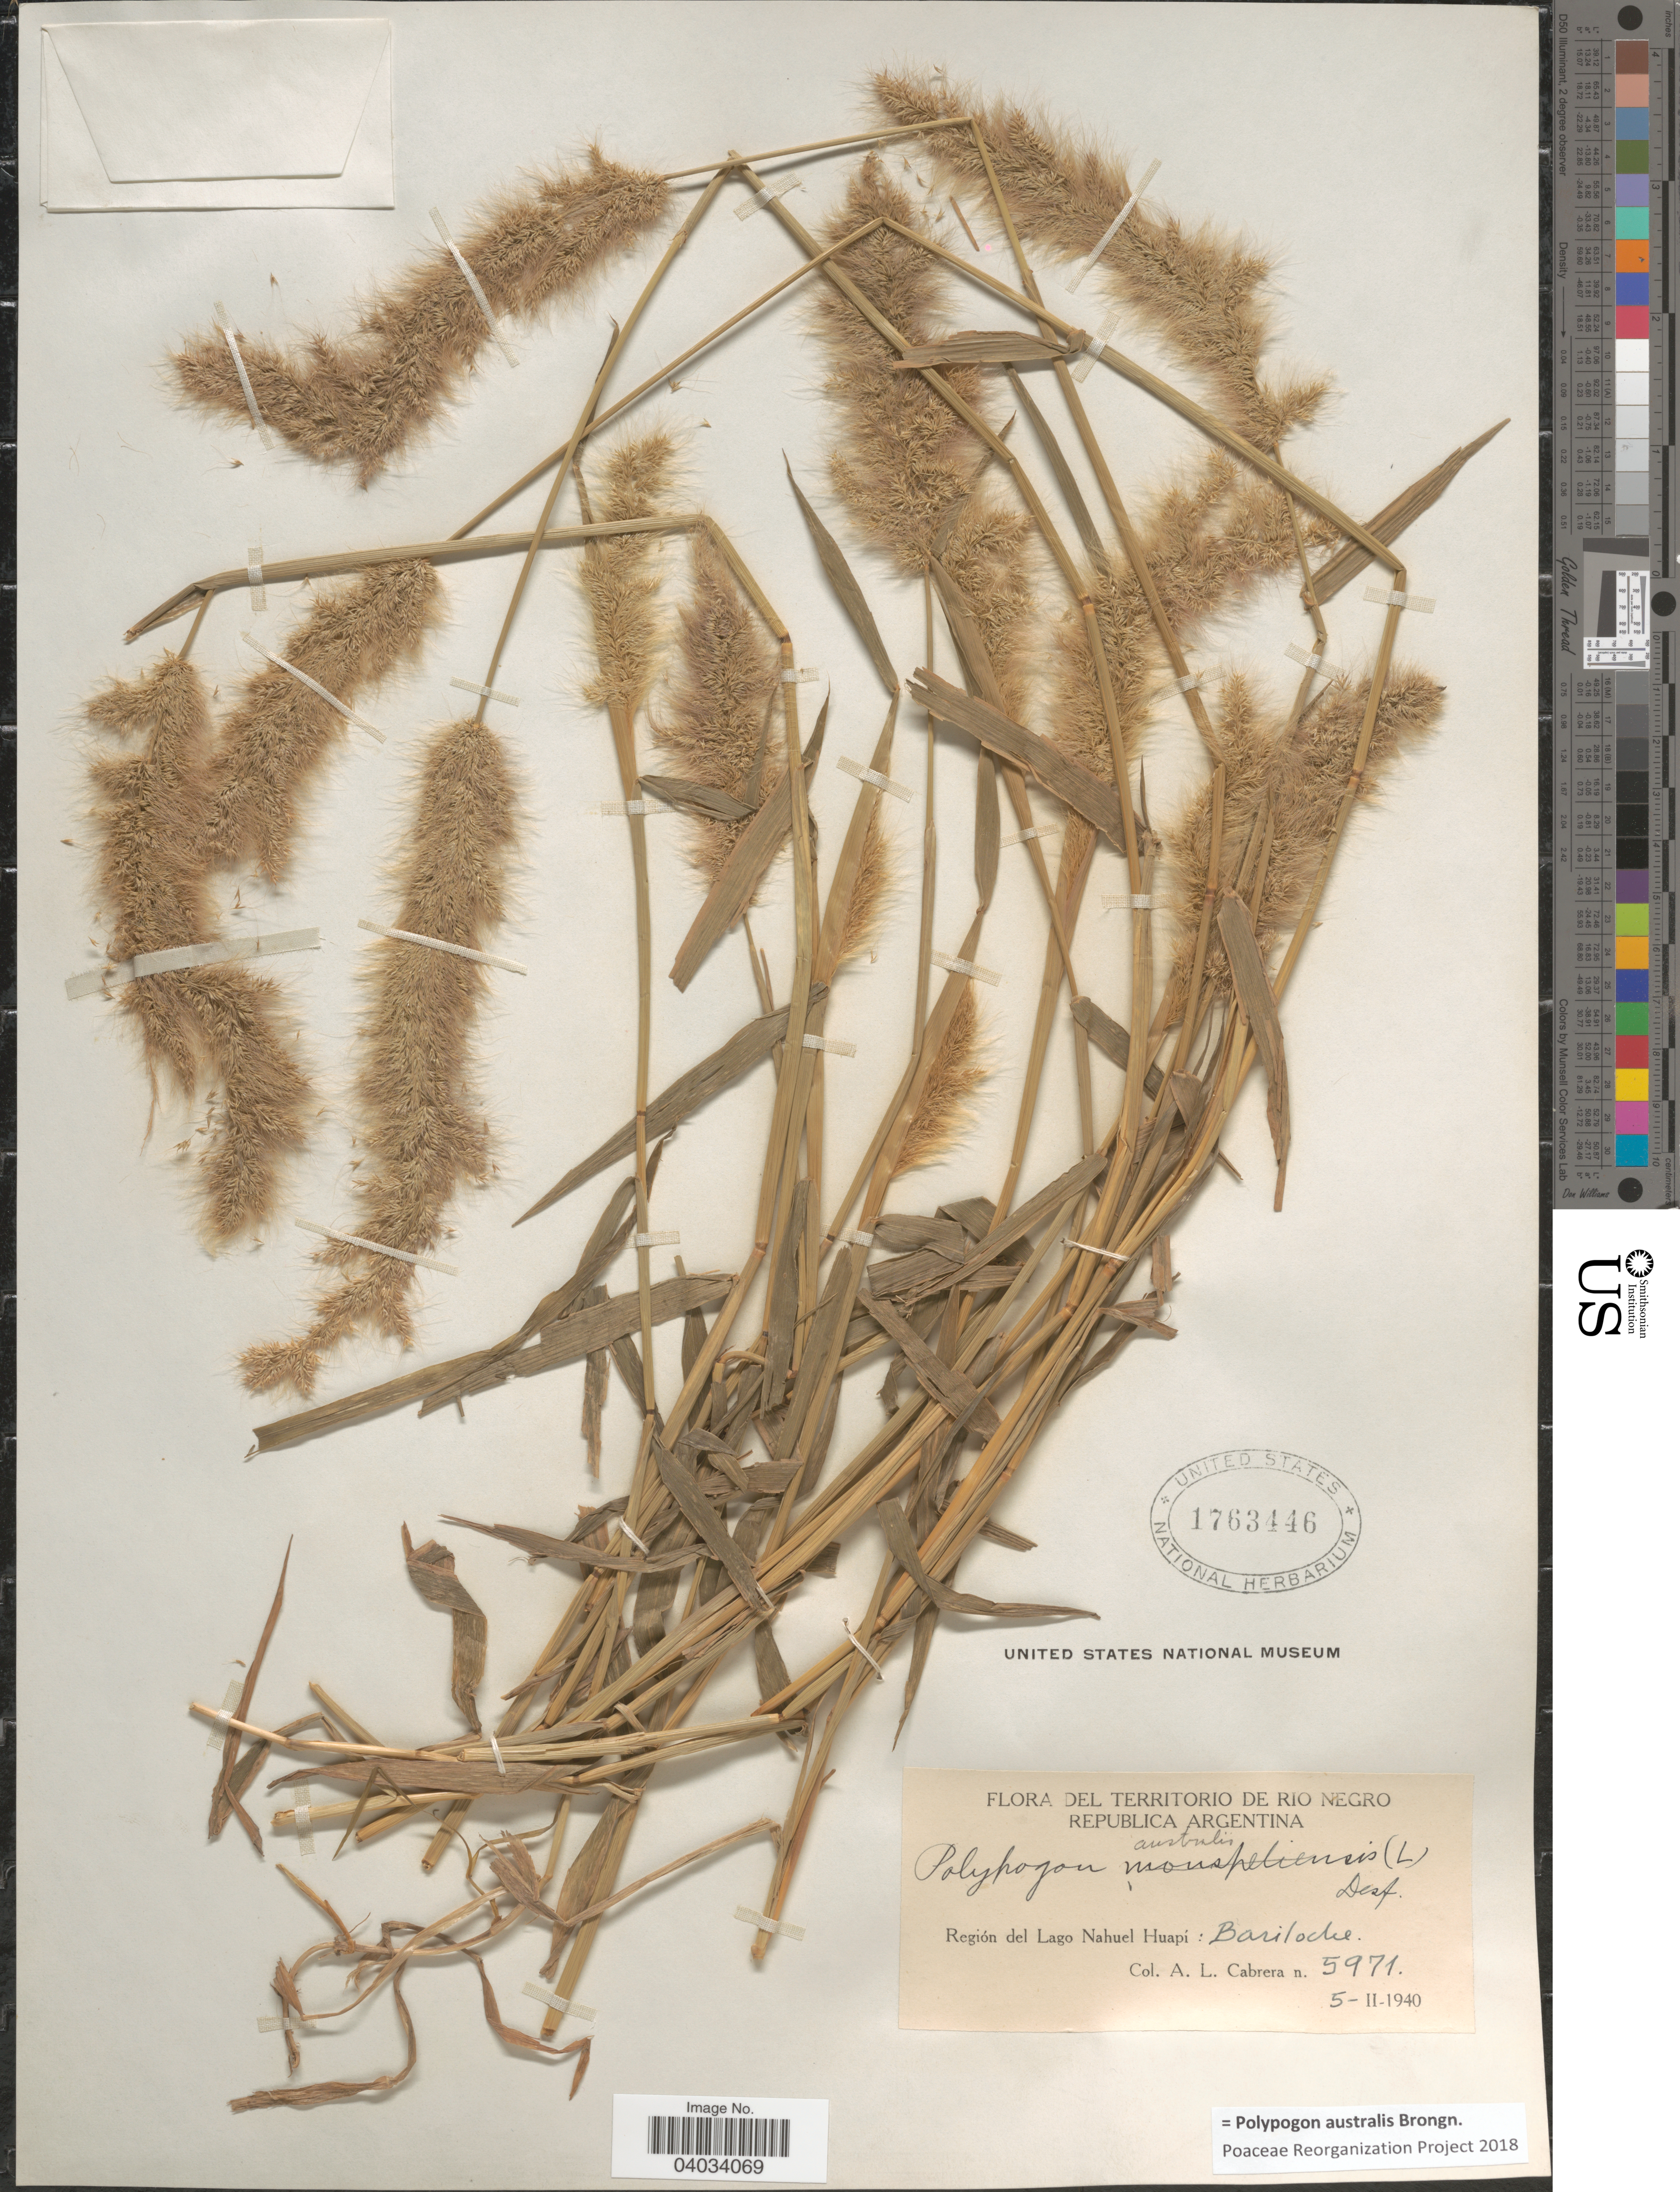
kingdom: Plantae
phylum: Tracheophyta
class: Liliopsida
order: Poales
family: Poaceae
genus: Polypogon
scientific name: Polypogon australis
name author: Brongn.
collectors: A. L. Cabrera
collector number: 5971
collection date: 1940-02-05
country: Argentina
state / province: Rio Negro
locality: Republica Argentina. Región del Lago Nahuel Huapí: Bariloche.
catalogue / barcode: US 1763446